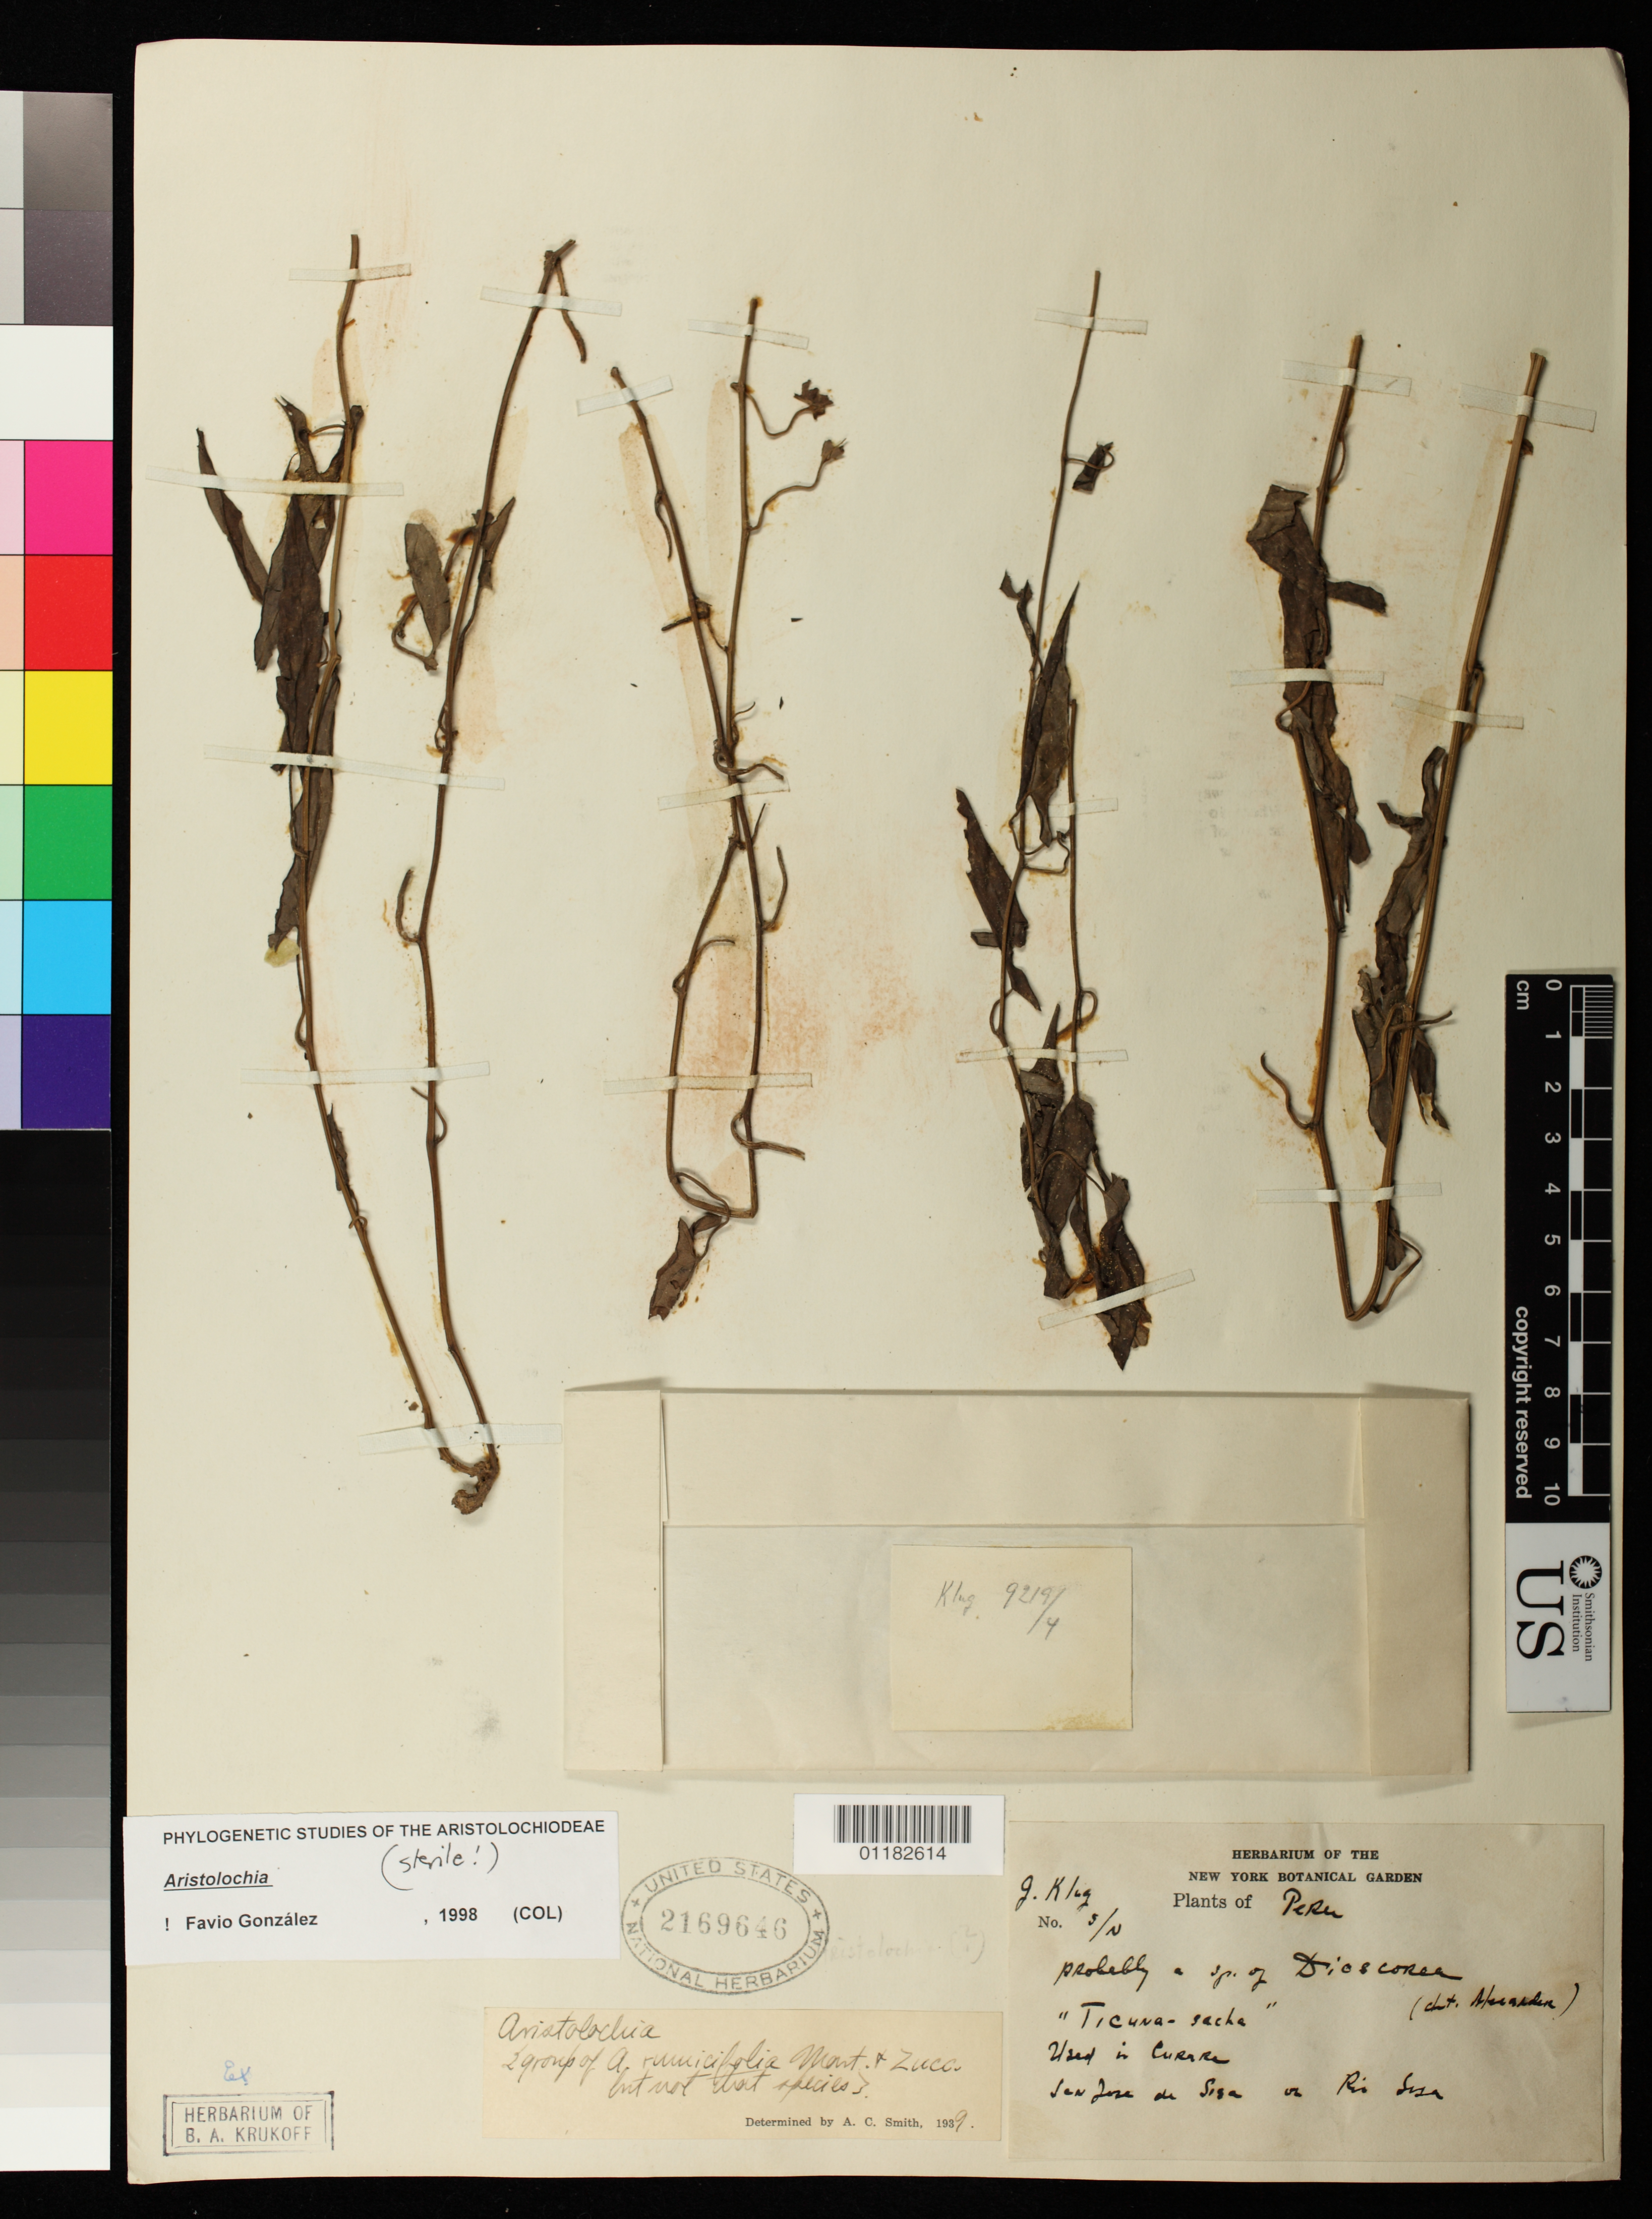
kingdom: Plantae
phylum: Tracheophyta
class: Magnoliopsida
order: Piperales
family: Aristolochiaceae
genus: Aristolochia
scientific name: Aristolochia sp.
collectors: G. Klug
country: Peru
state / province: San Martín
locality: San Jose de Sisa vz Rio Sisa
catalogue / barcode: US 2169646